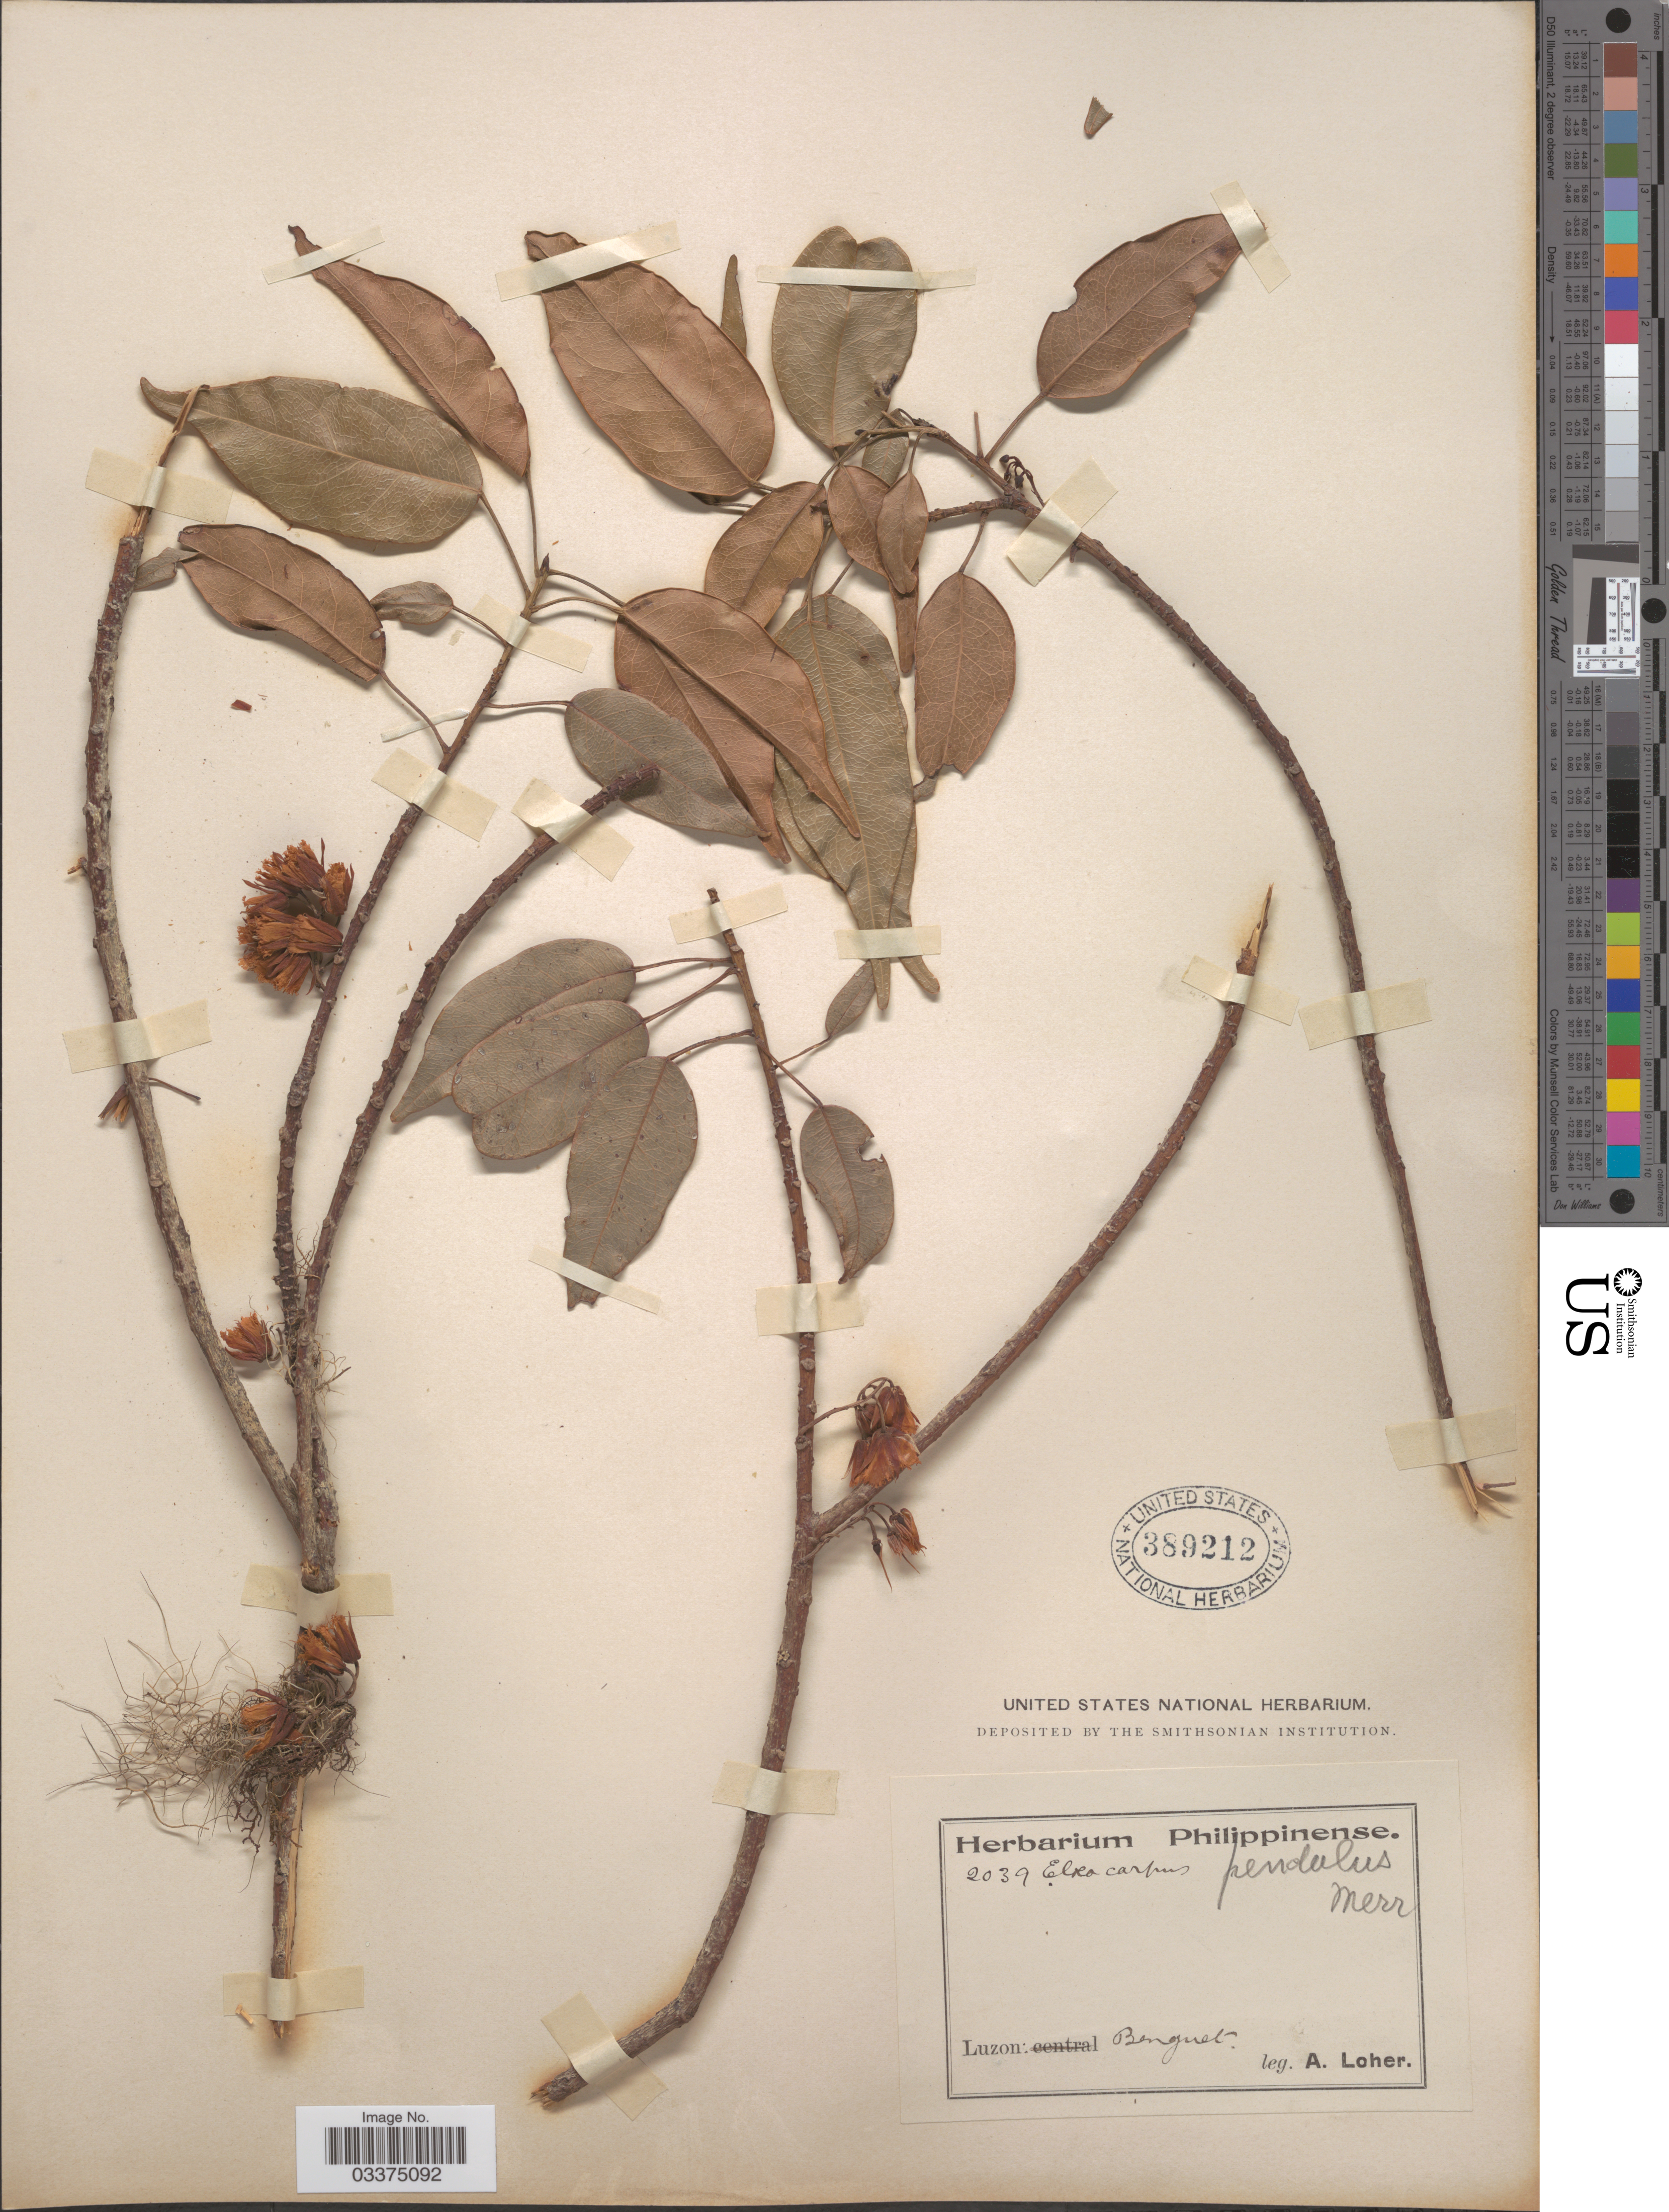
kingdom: Plantae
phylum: Tracheophyta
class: Magnoliopsida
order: Oxalidales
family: Elaeocarpaceae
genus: Elaeocarpus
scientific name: Elaeocarpus pendulus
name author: Merr.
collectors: A. Loher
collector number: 2039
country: Philippines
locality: Luzon: Benguet.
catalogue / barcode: US 389212